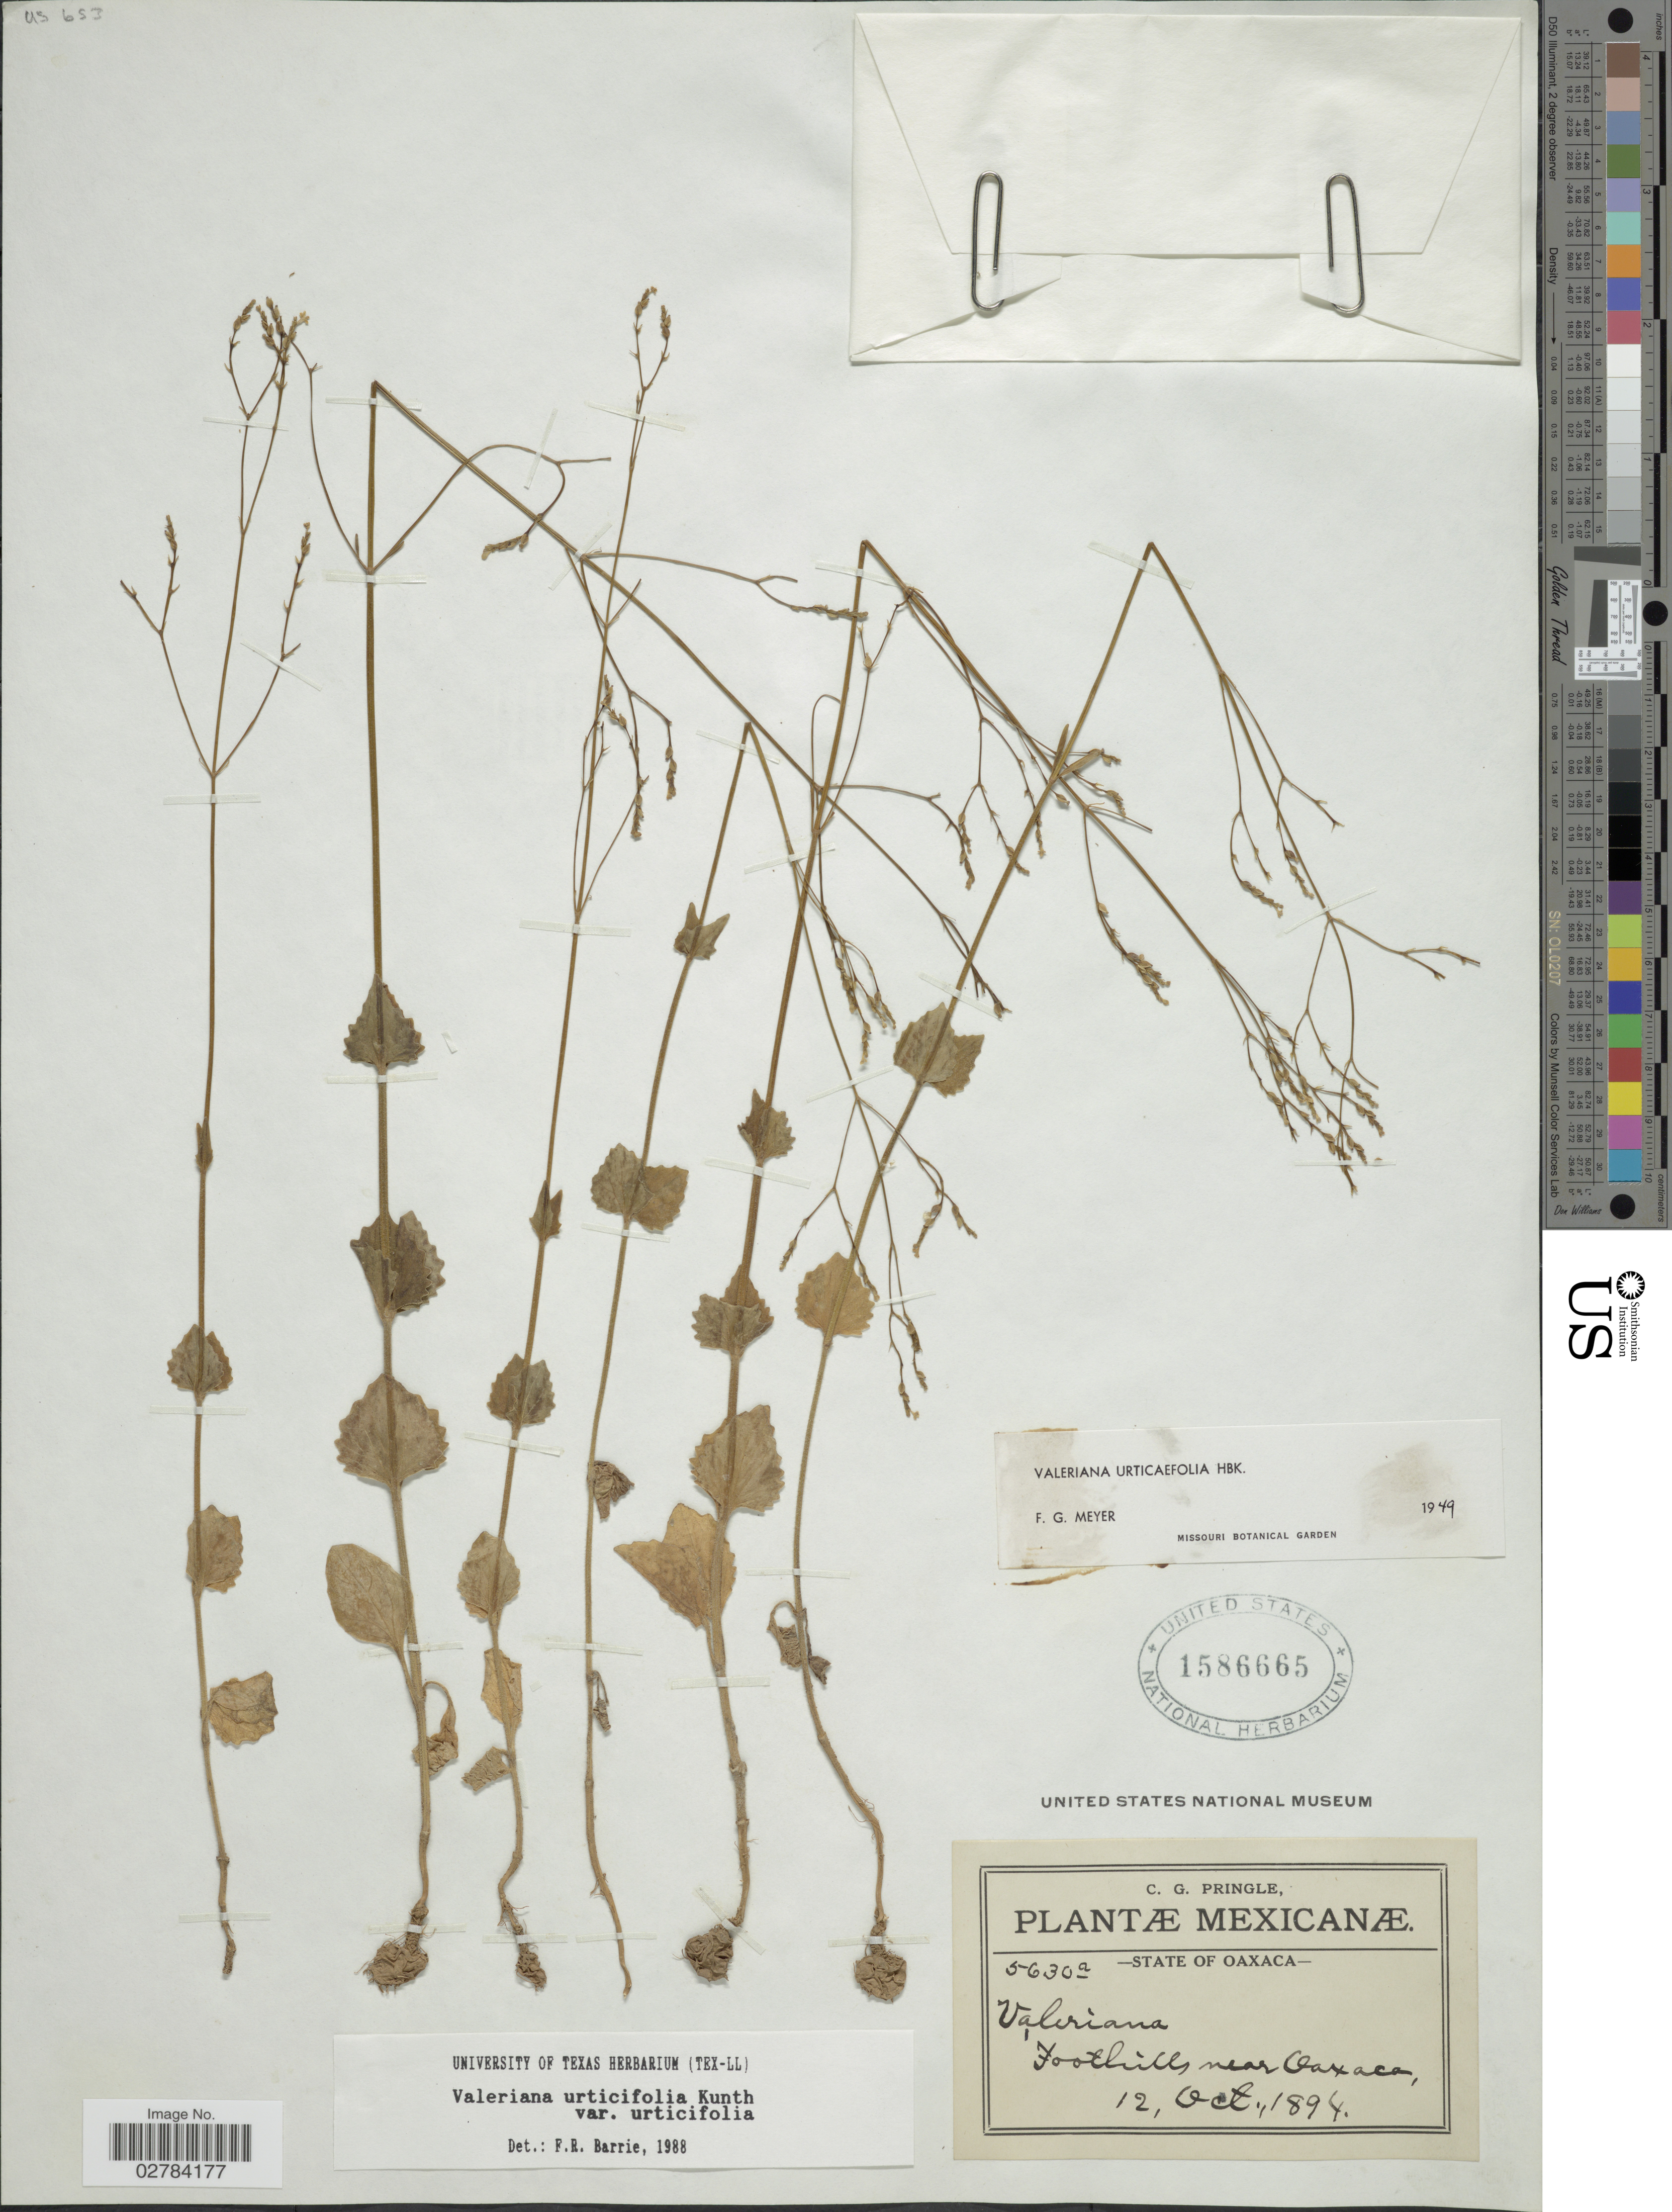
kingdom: Plantae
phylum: Tracheophyta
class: Magnoliopsida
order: Dipsacales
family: Caprifoliaceae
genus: Valeriana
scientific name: Valeriana urticifolia var. urticifolia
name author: Kunth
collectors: C. G. Pringle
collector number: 5630a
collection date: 1894-10-12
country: Mexico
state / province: Oaxaca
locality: Foothills near Oaxaca.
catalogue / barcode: US 1586665